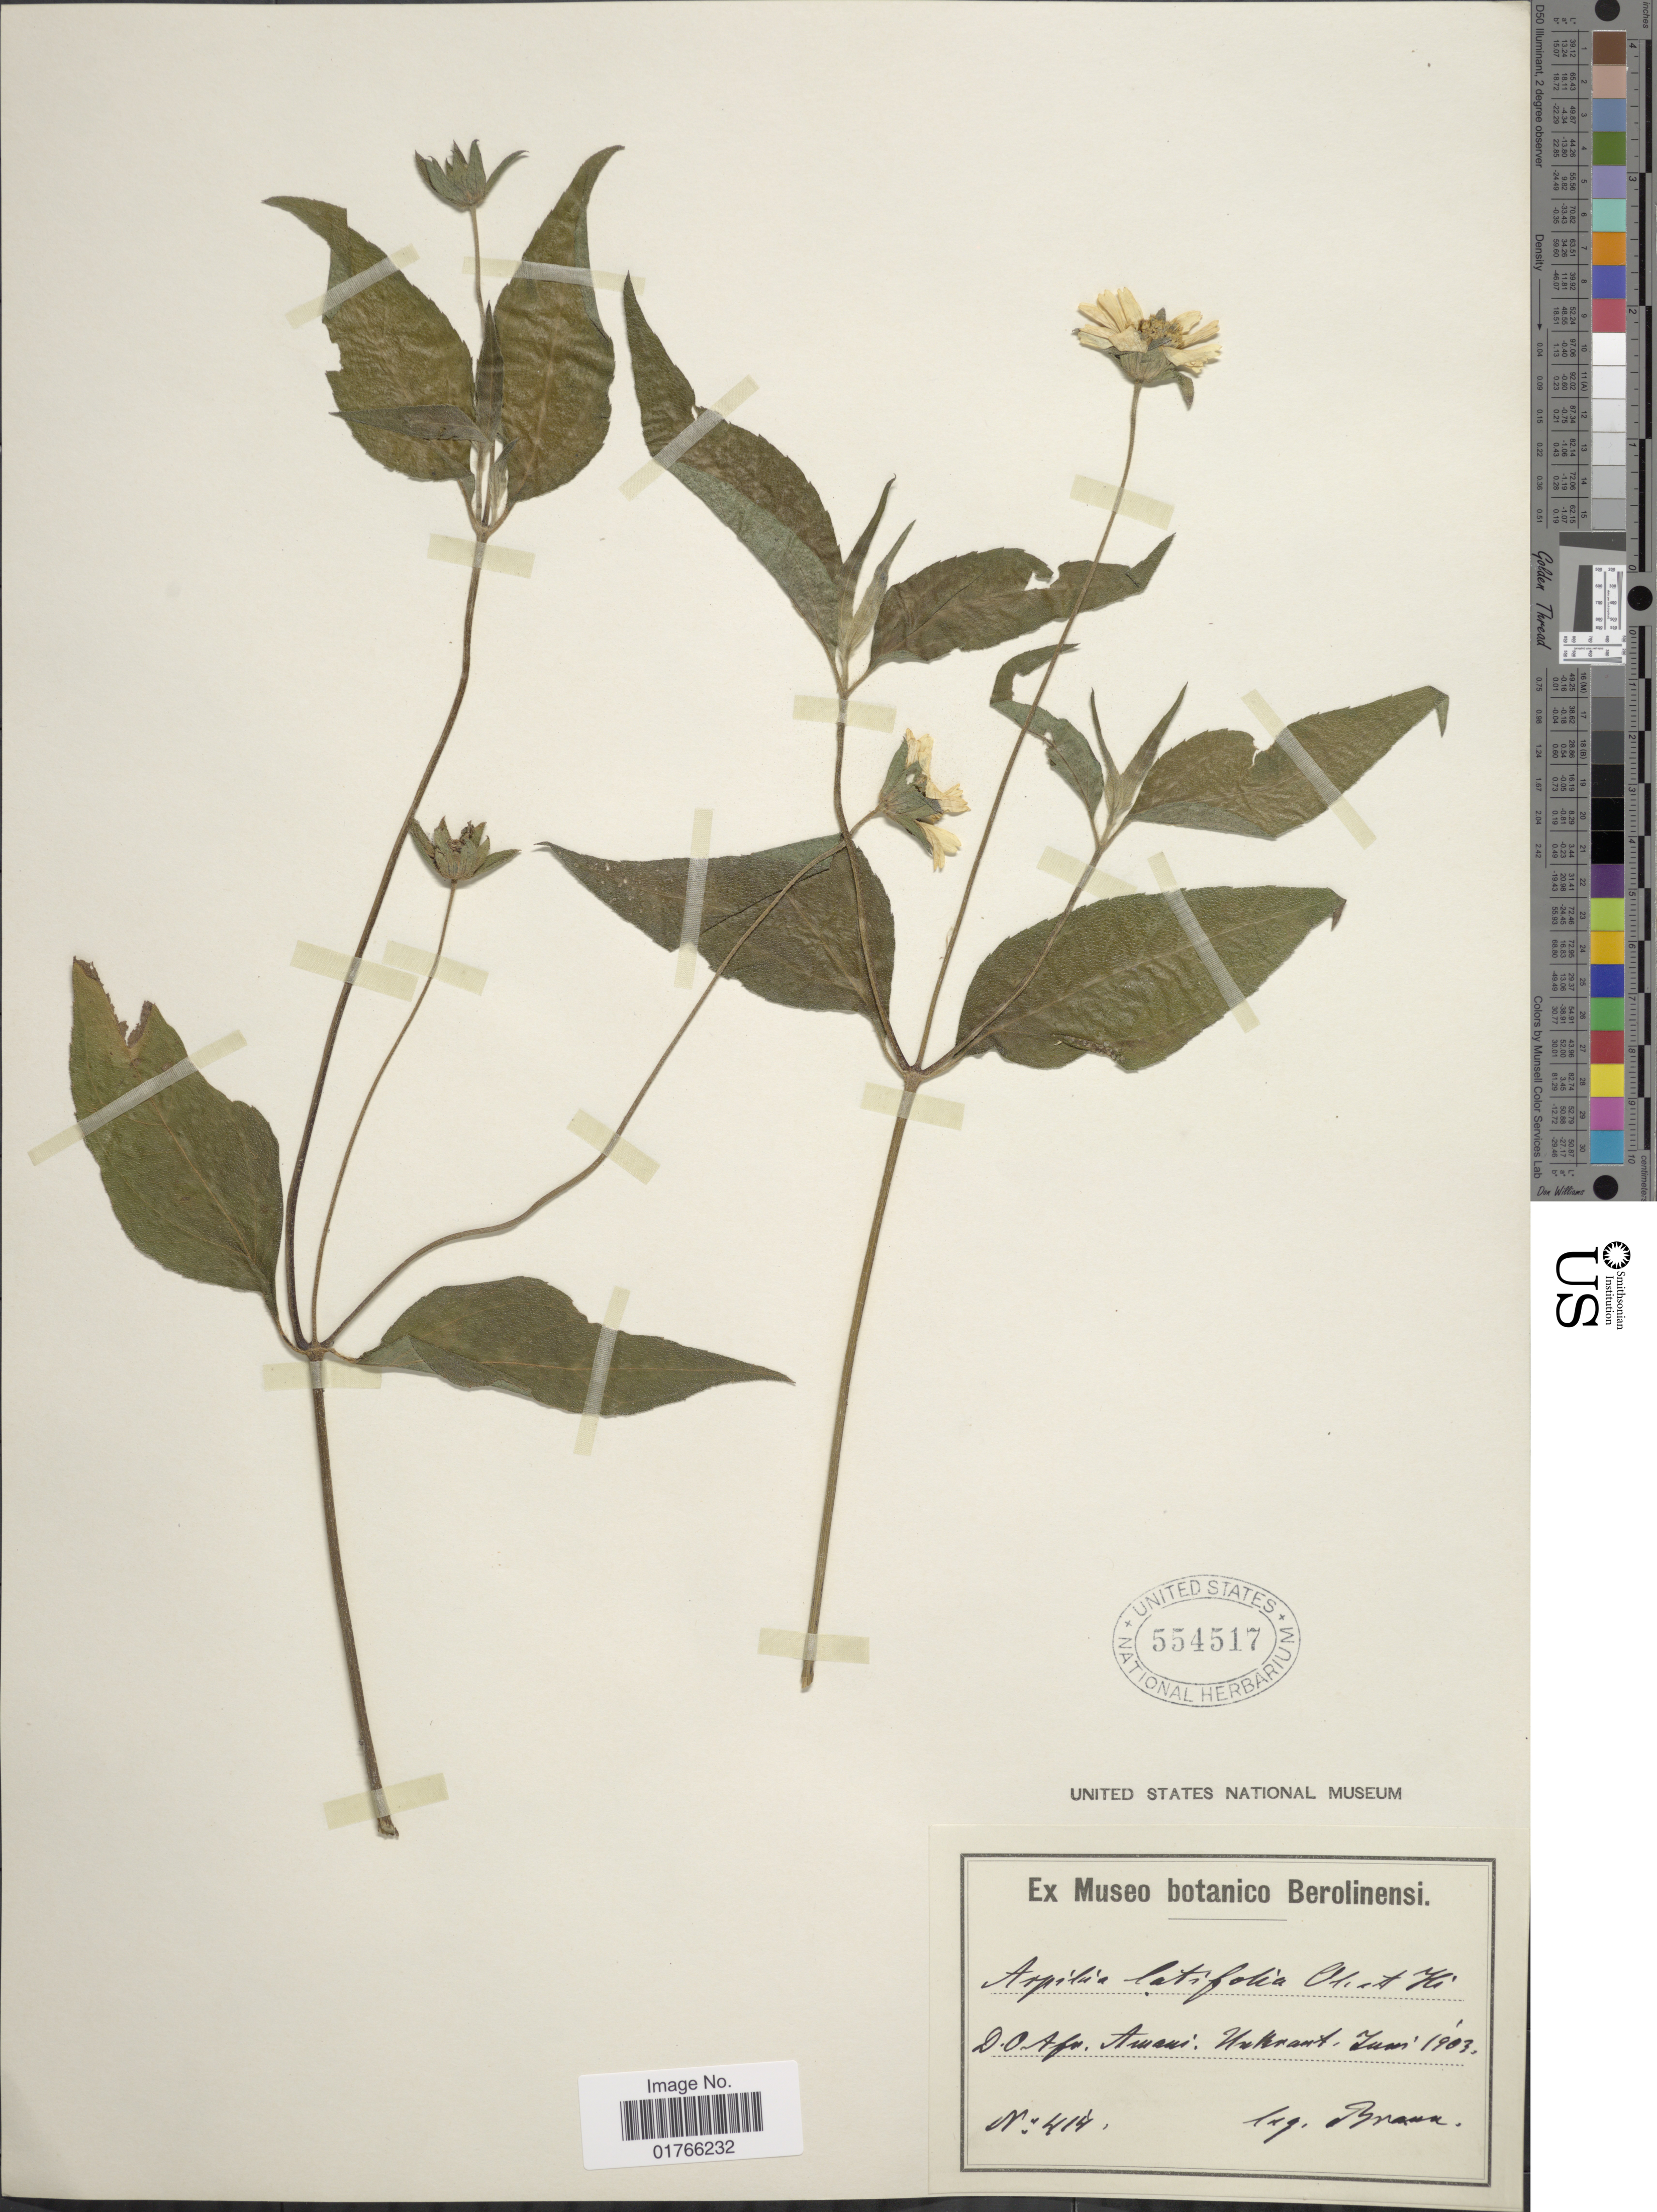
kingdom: Plantae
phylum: Tracheophyta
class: Magnoliopsida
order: Asterales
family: Asteraceae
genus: Aspilia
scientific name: Aspilia latifolia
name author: Oliv. & Hiern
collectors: Braun, --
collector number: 414*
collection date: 1903-06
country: Tanzania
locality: D. O. Afr., Amani: Unkrant [interpreted]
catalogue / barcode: US 554517